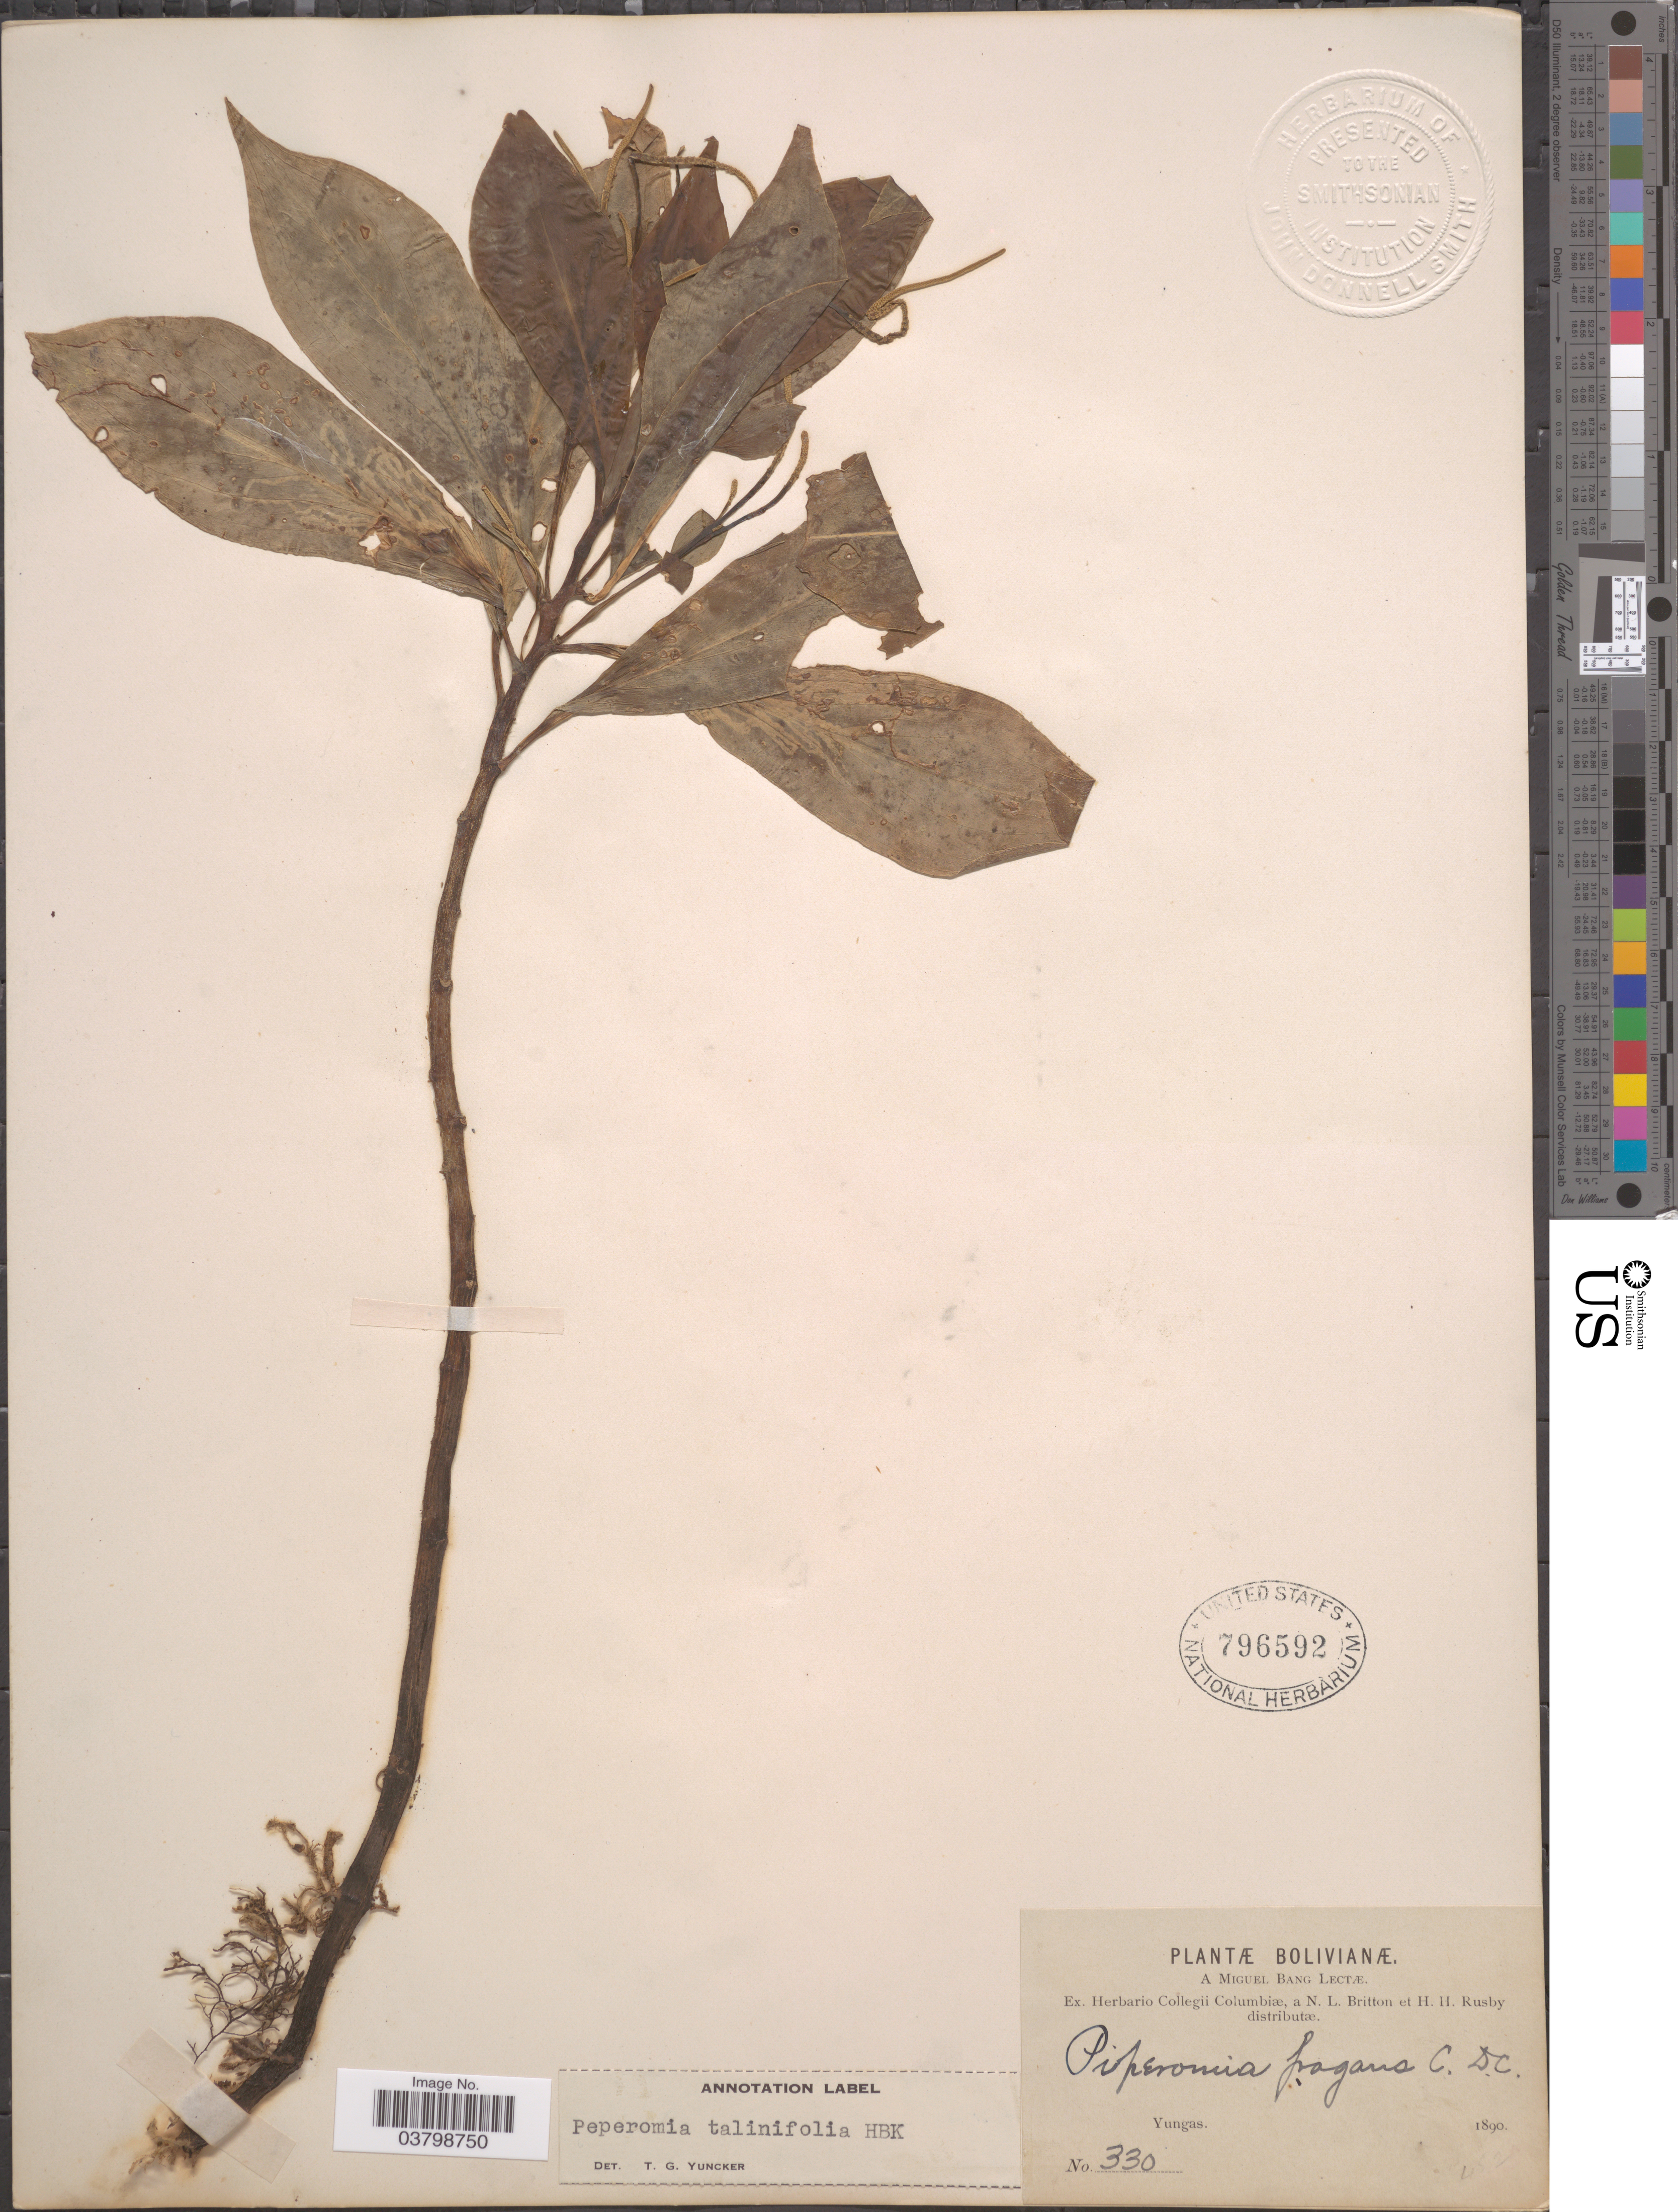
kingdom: Plantae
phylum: Tracheophyta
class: Magnoliopsida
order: Piperales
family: Piperaceae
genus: Peperomia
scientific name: Peperomia talinifolia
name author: Kunth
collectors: M. Bang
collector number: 330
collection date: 1890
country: Bolivia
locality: Yungas.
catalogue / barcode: US 796592